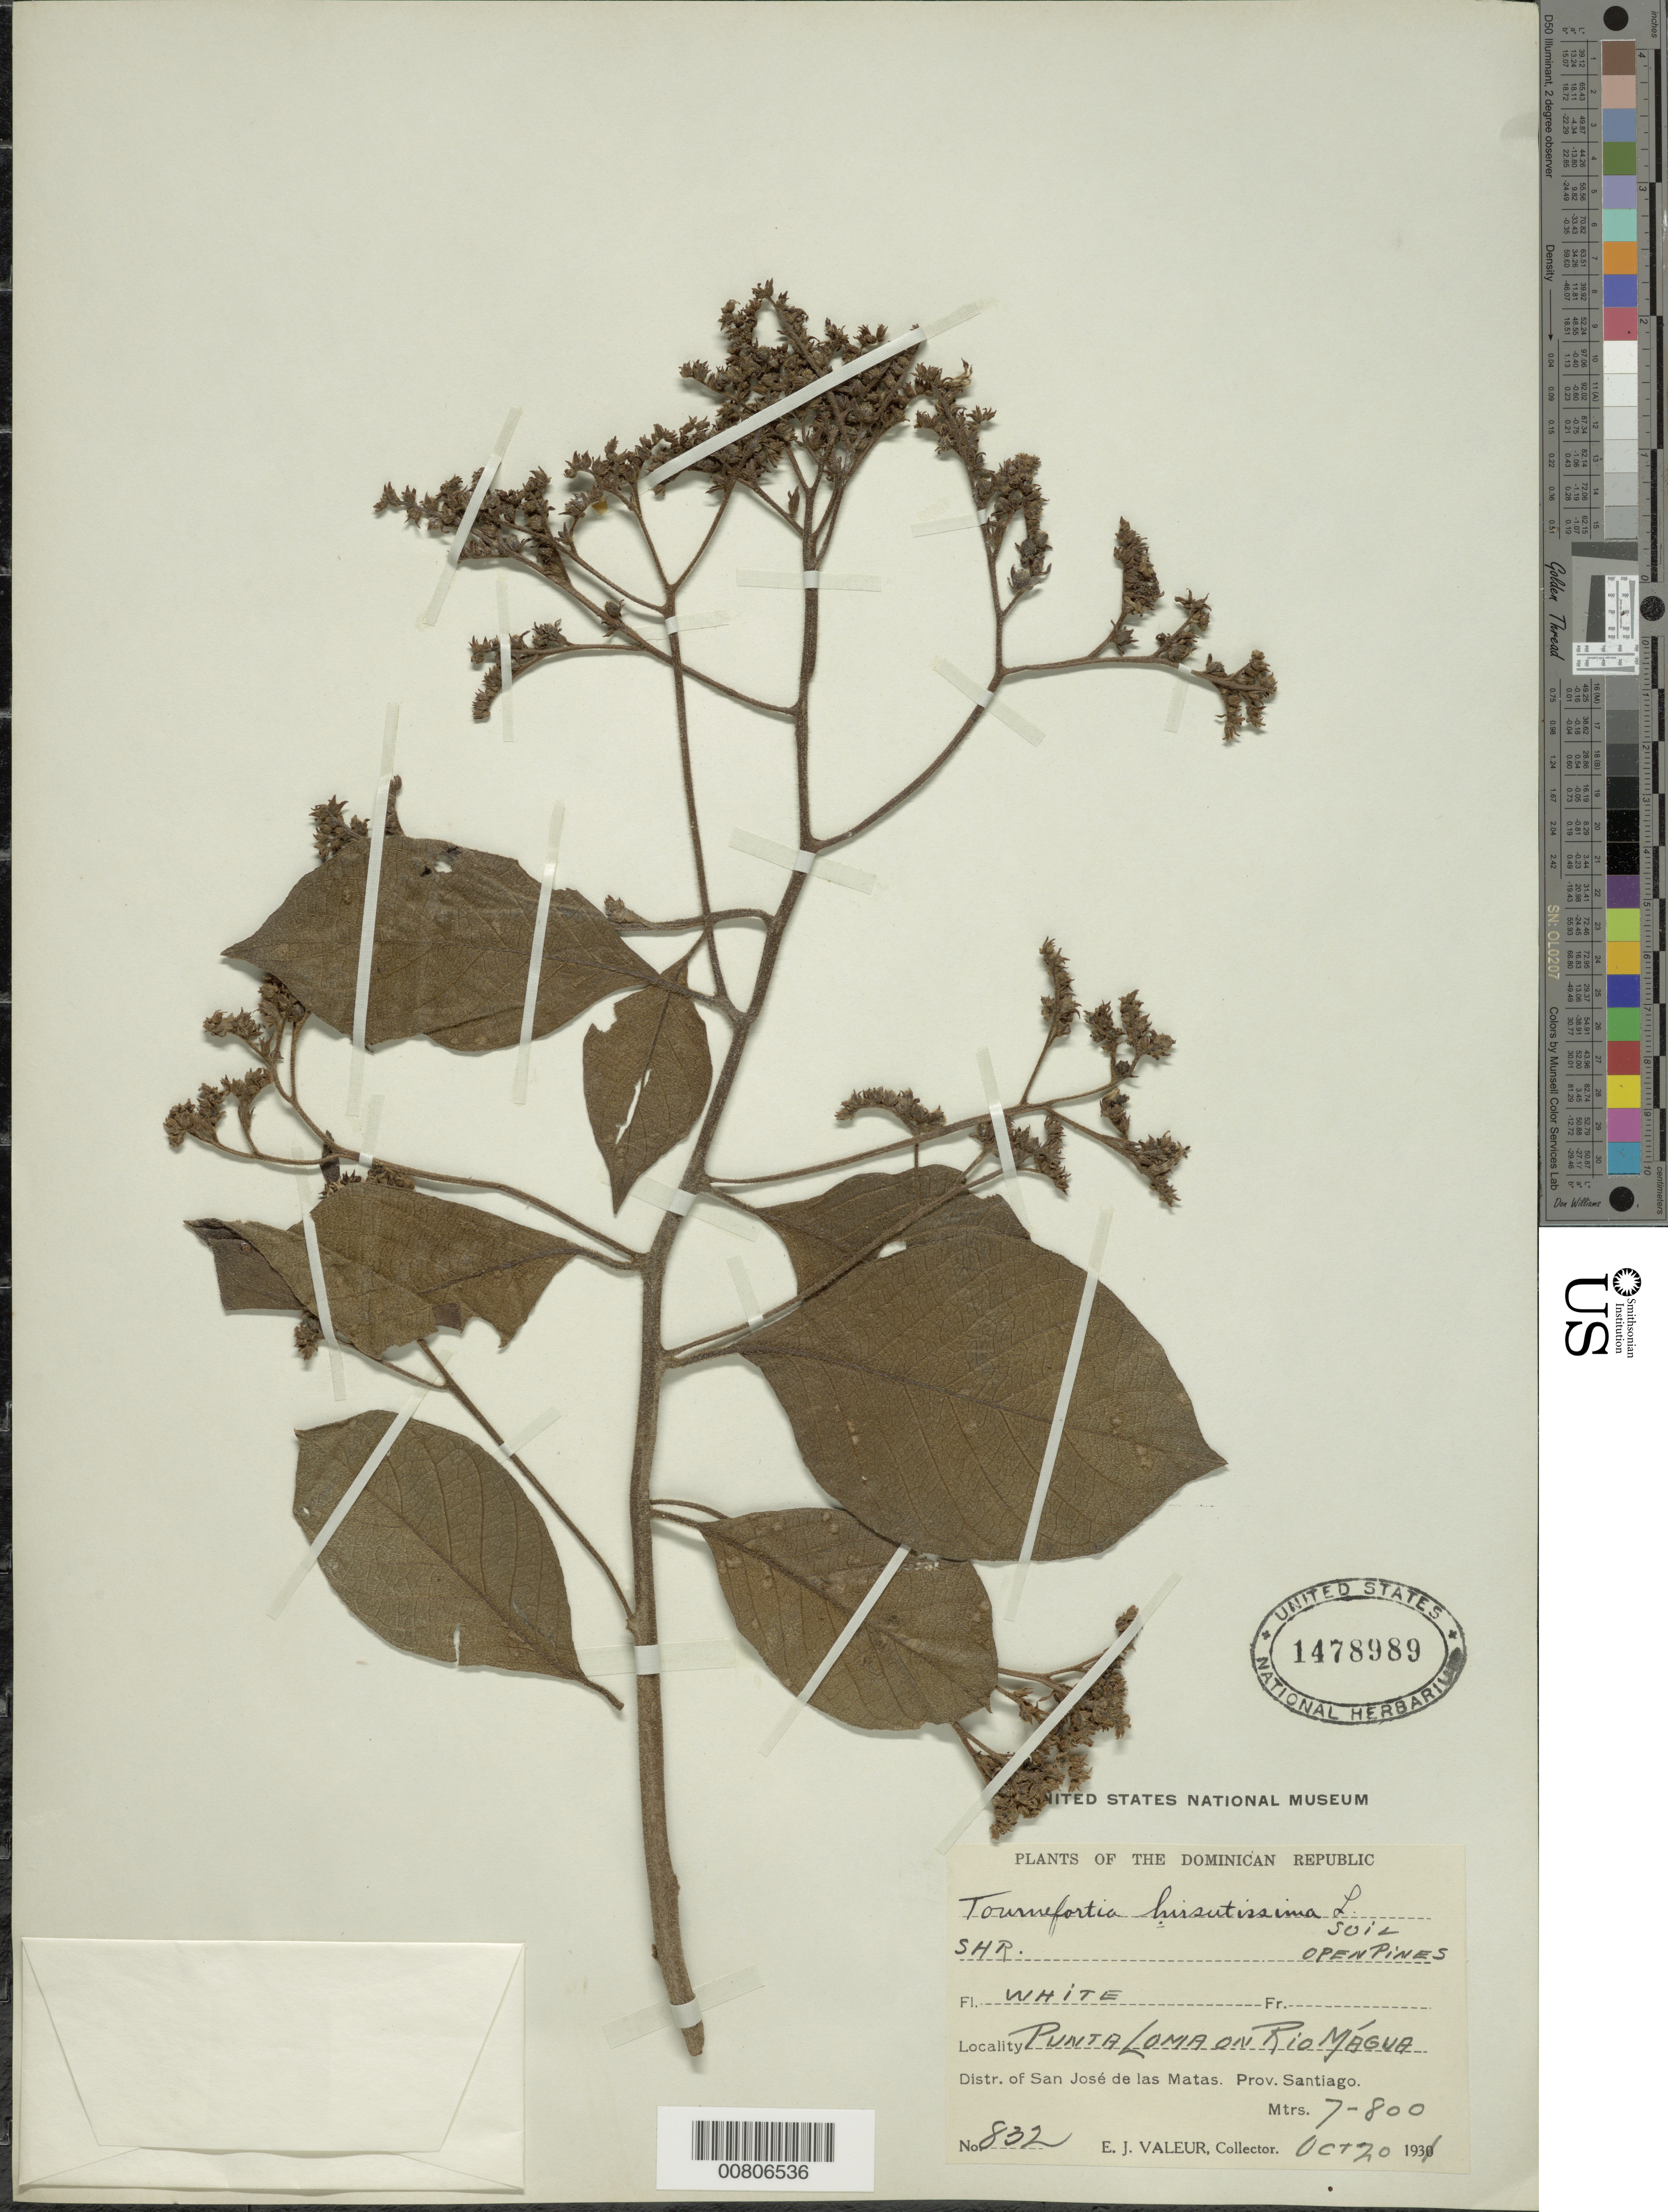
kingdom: Plantae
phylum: Tracheophyta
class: Magnoliopsida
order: Boraginales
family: Heliotropiaceae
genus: Tournefortia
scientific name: Tournefortia hirsutissima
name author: L.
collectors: E. Valeur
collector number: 832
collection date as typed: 20 Oct 1931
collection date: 1931-10-20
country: Dominican Republic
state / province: Santiago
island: Hispaniola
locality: Dist. San José de las Matas, Punta Loma, Río Mágua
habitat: Open pines, soil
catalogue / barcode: US 1478989